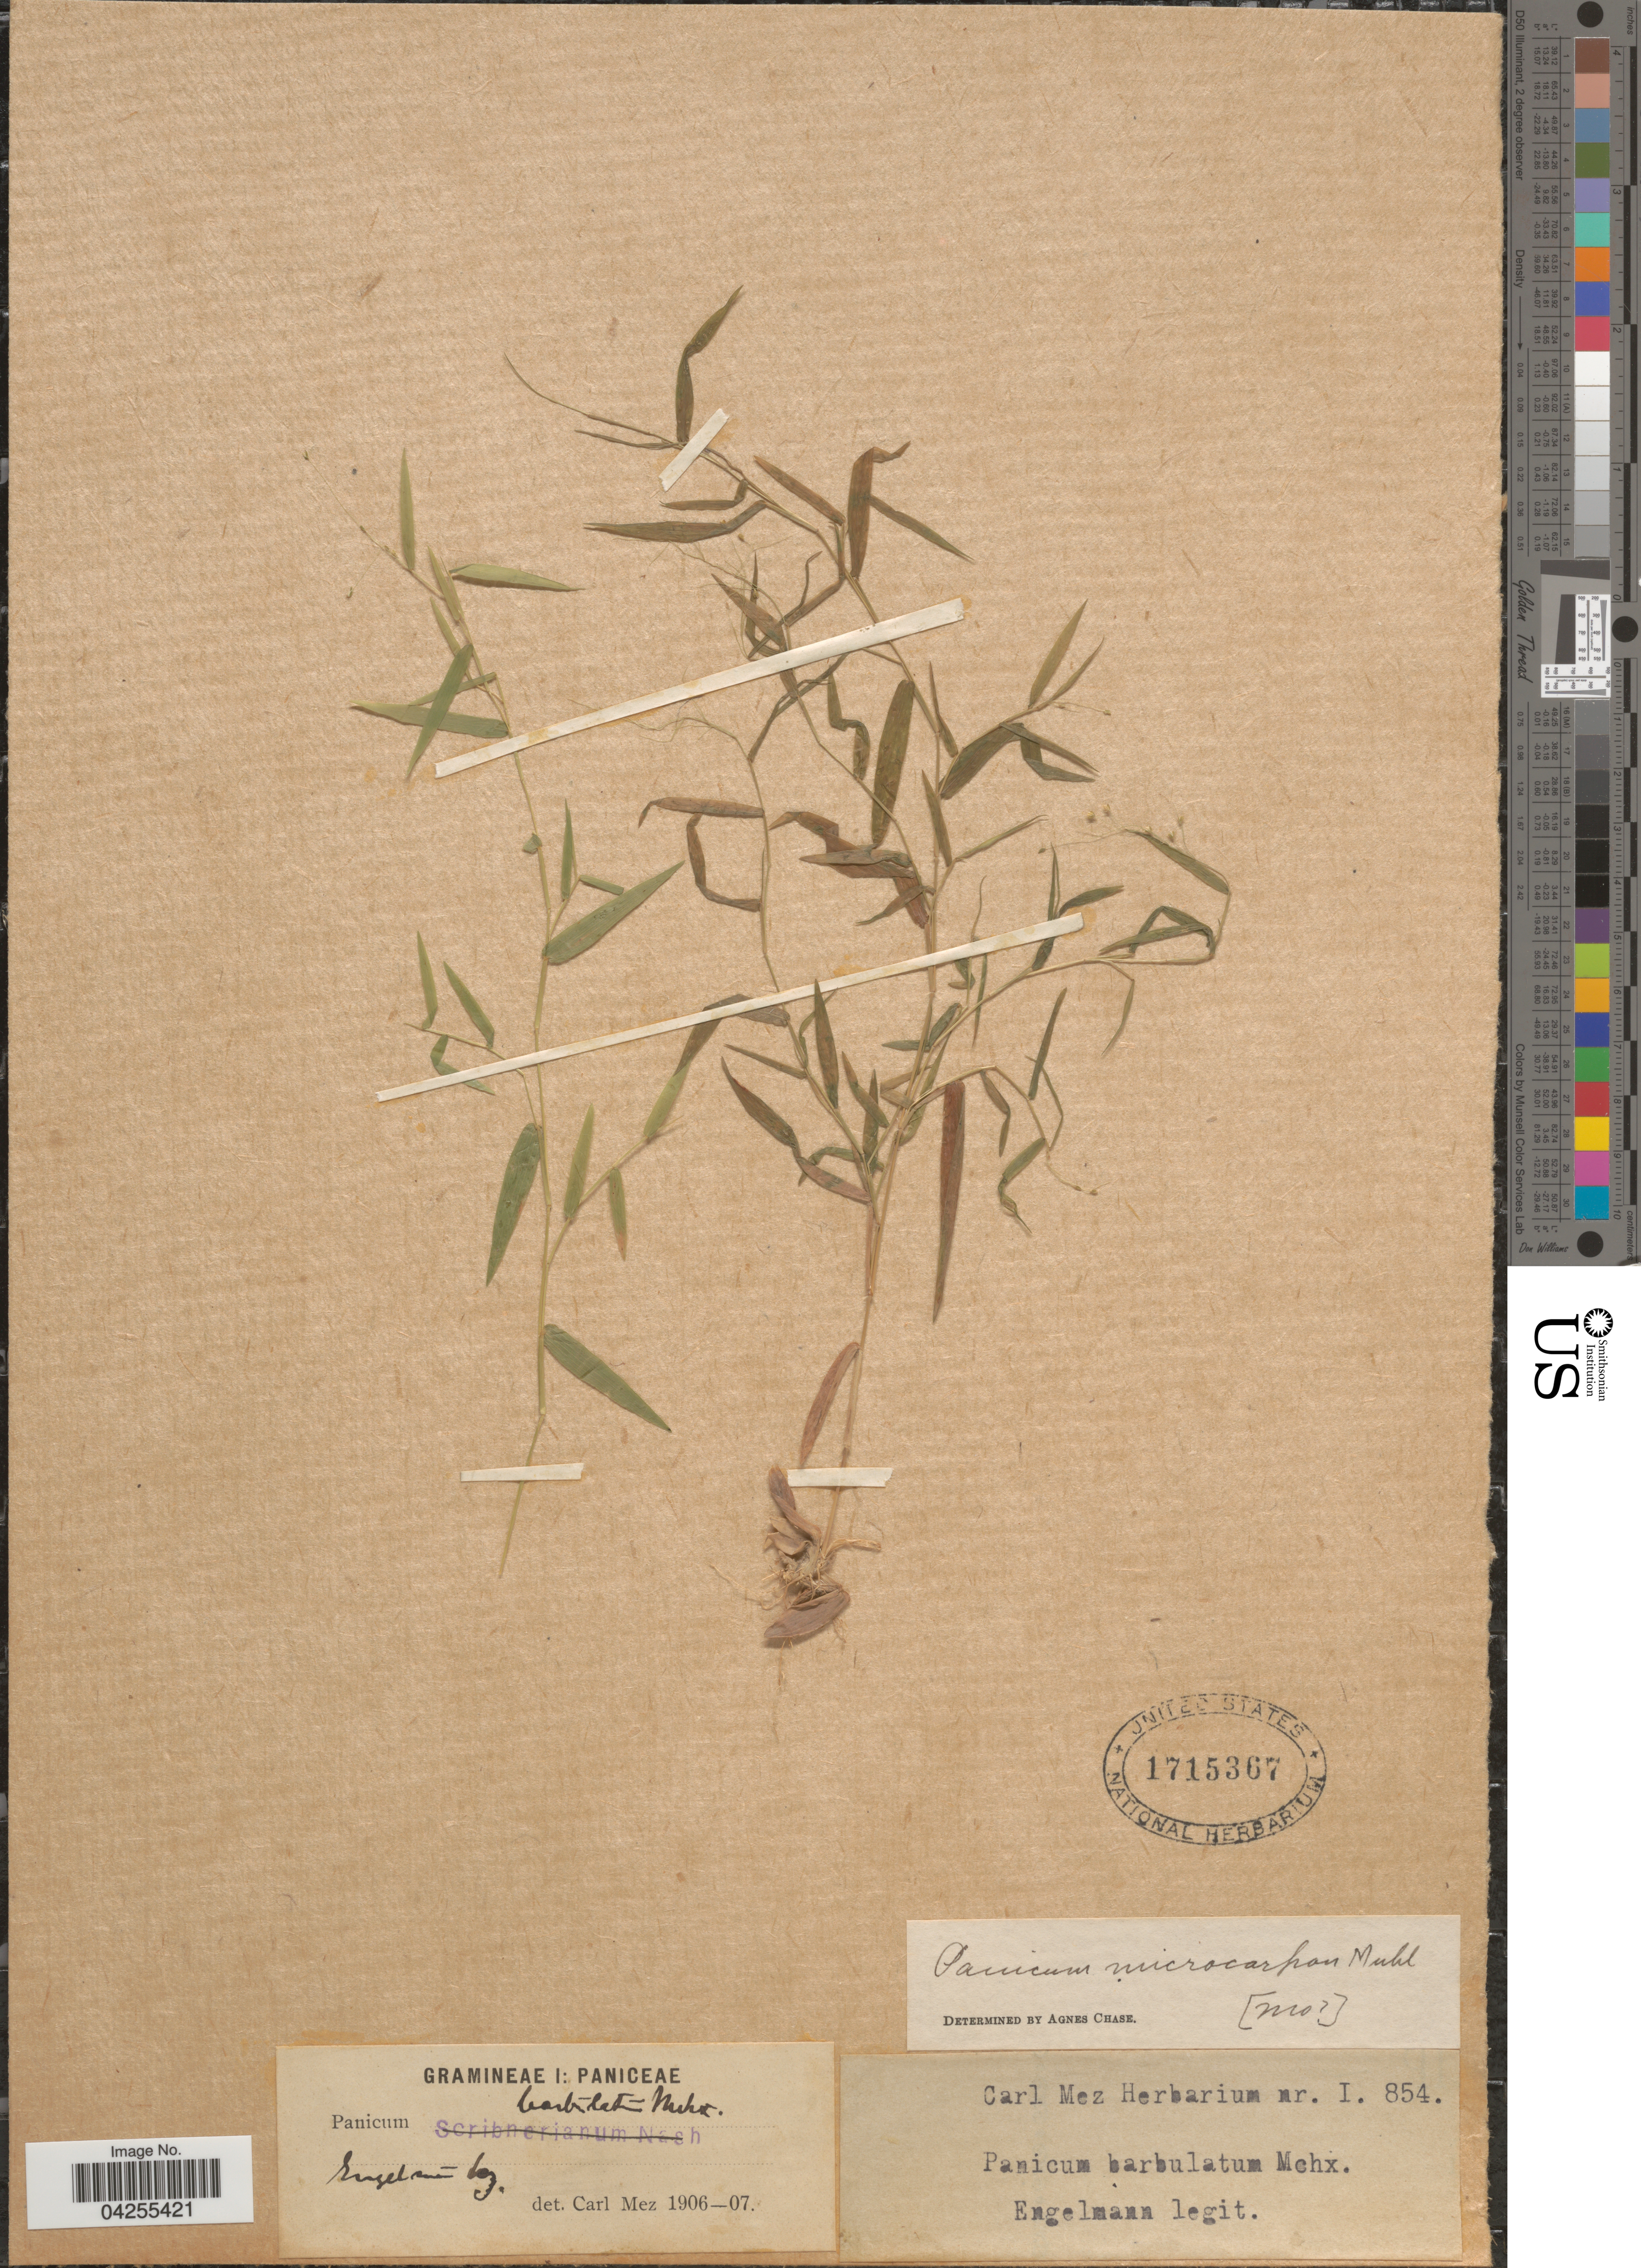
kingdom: Plantae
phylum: Tracheophyta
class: Liliopsida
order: Poales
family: Poaceae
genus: Dichanthelium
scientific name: Dichanthelium dichotomum var. dichotomum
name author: (L.) Gould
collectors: -- Engelmann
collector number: I. 854?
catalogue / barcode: US 1715367